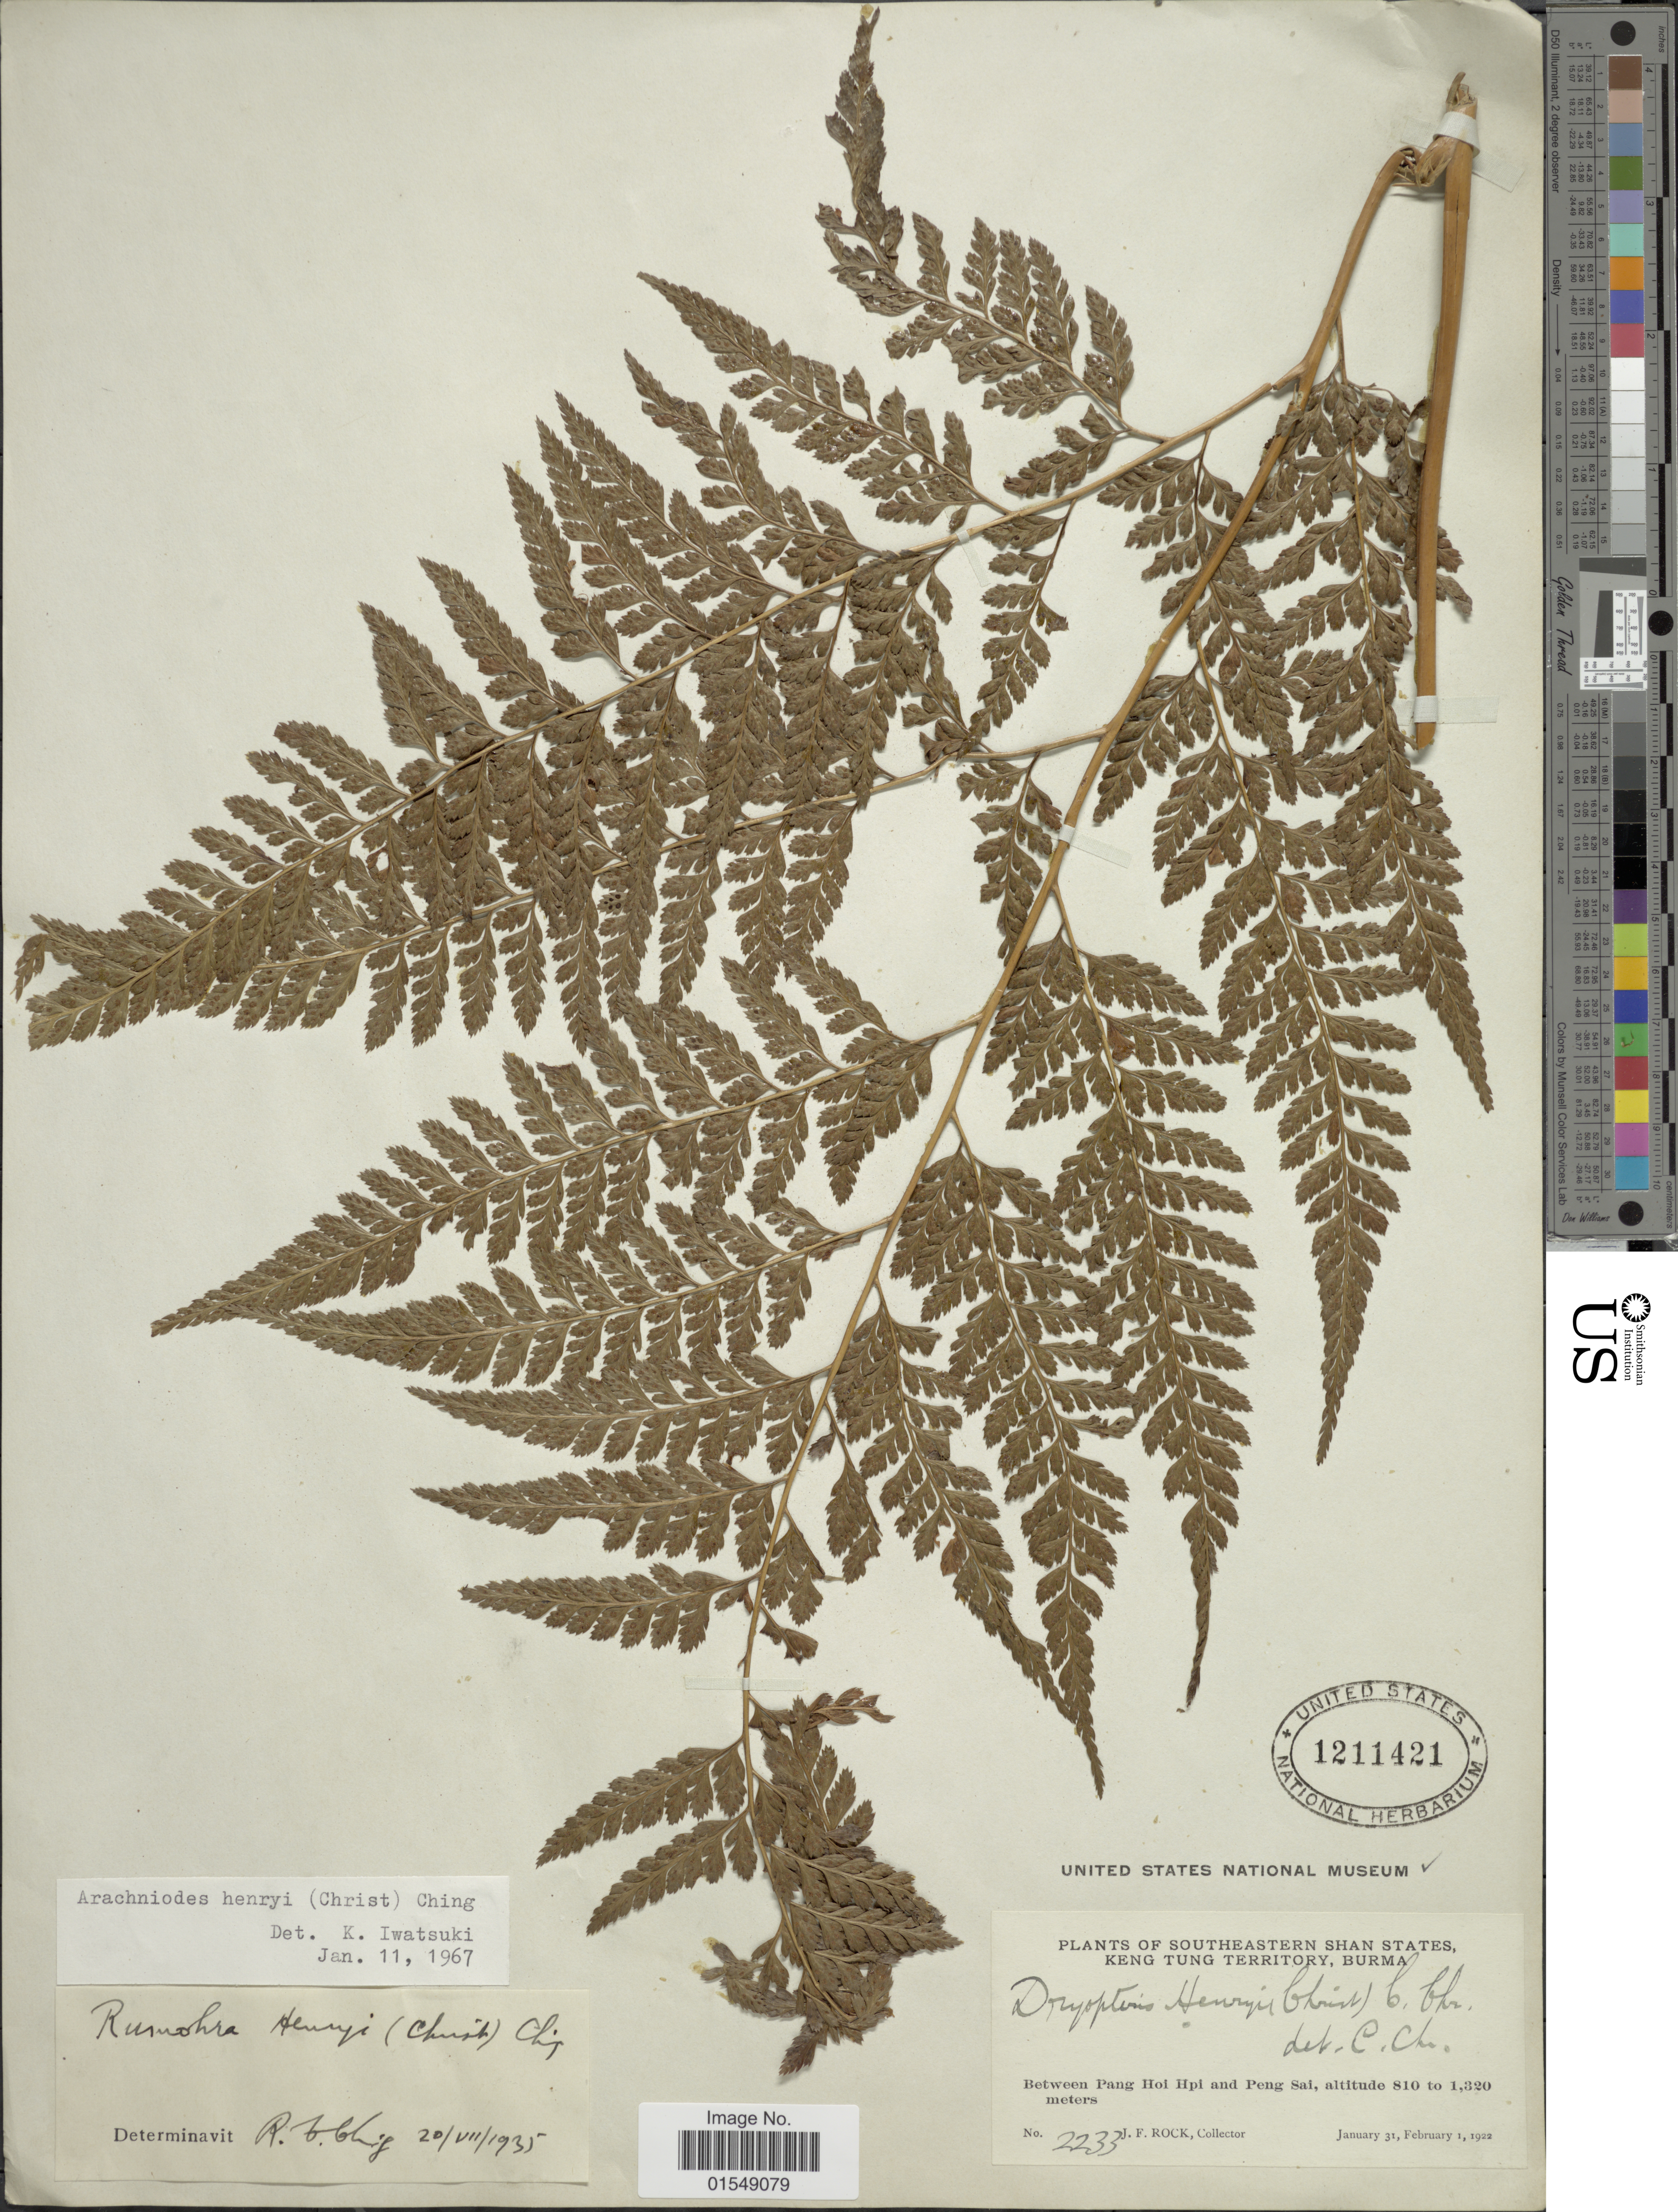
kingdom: Plantae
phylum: Tracheophyta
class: Polypodiopsida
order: Polypodiales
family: Dryopteridaceae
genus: Arachniodes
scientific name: Arachniodes henryi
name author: (Christ) Ching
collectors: J. Rock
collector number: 2233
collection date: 1922-01-31/1922-02-01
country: Myanmar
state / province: Shan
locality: Southeastern Shan States, Keng Tung Territory, Burma, between Pang Hoi Hpi and Peng Sai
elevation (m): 810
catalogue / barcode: US 1211421